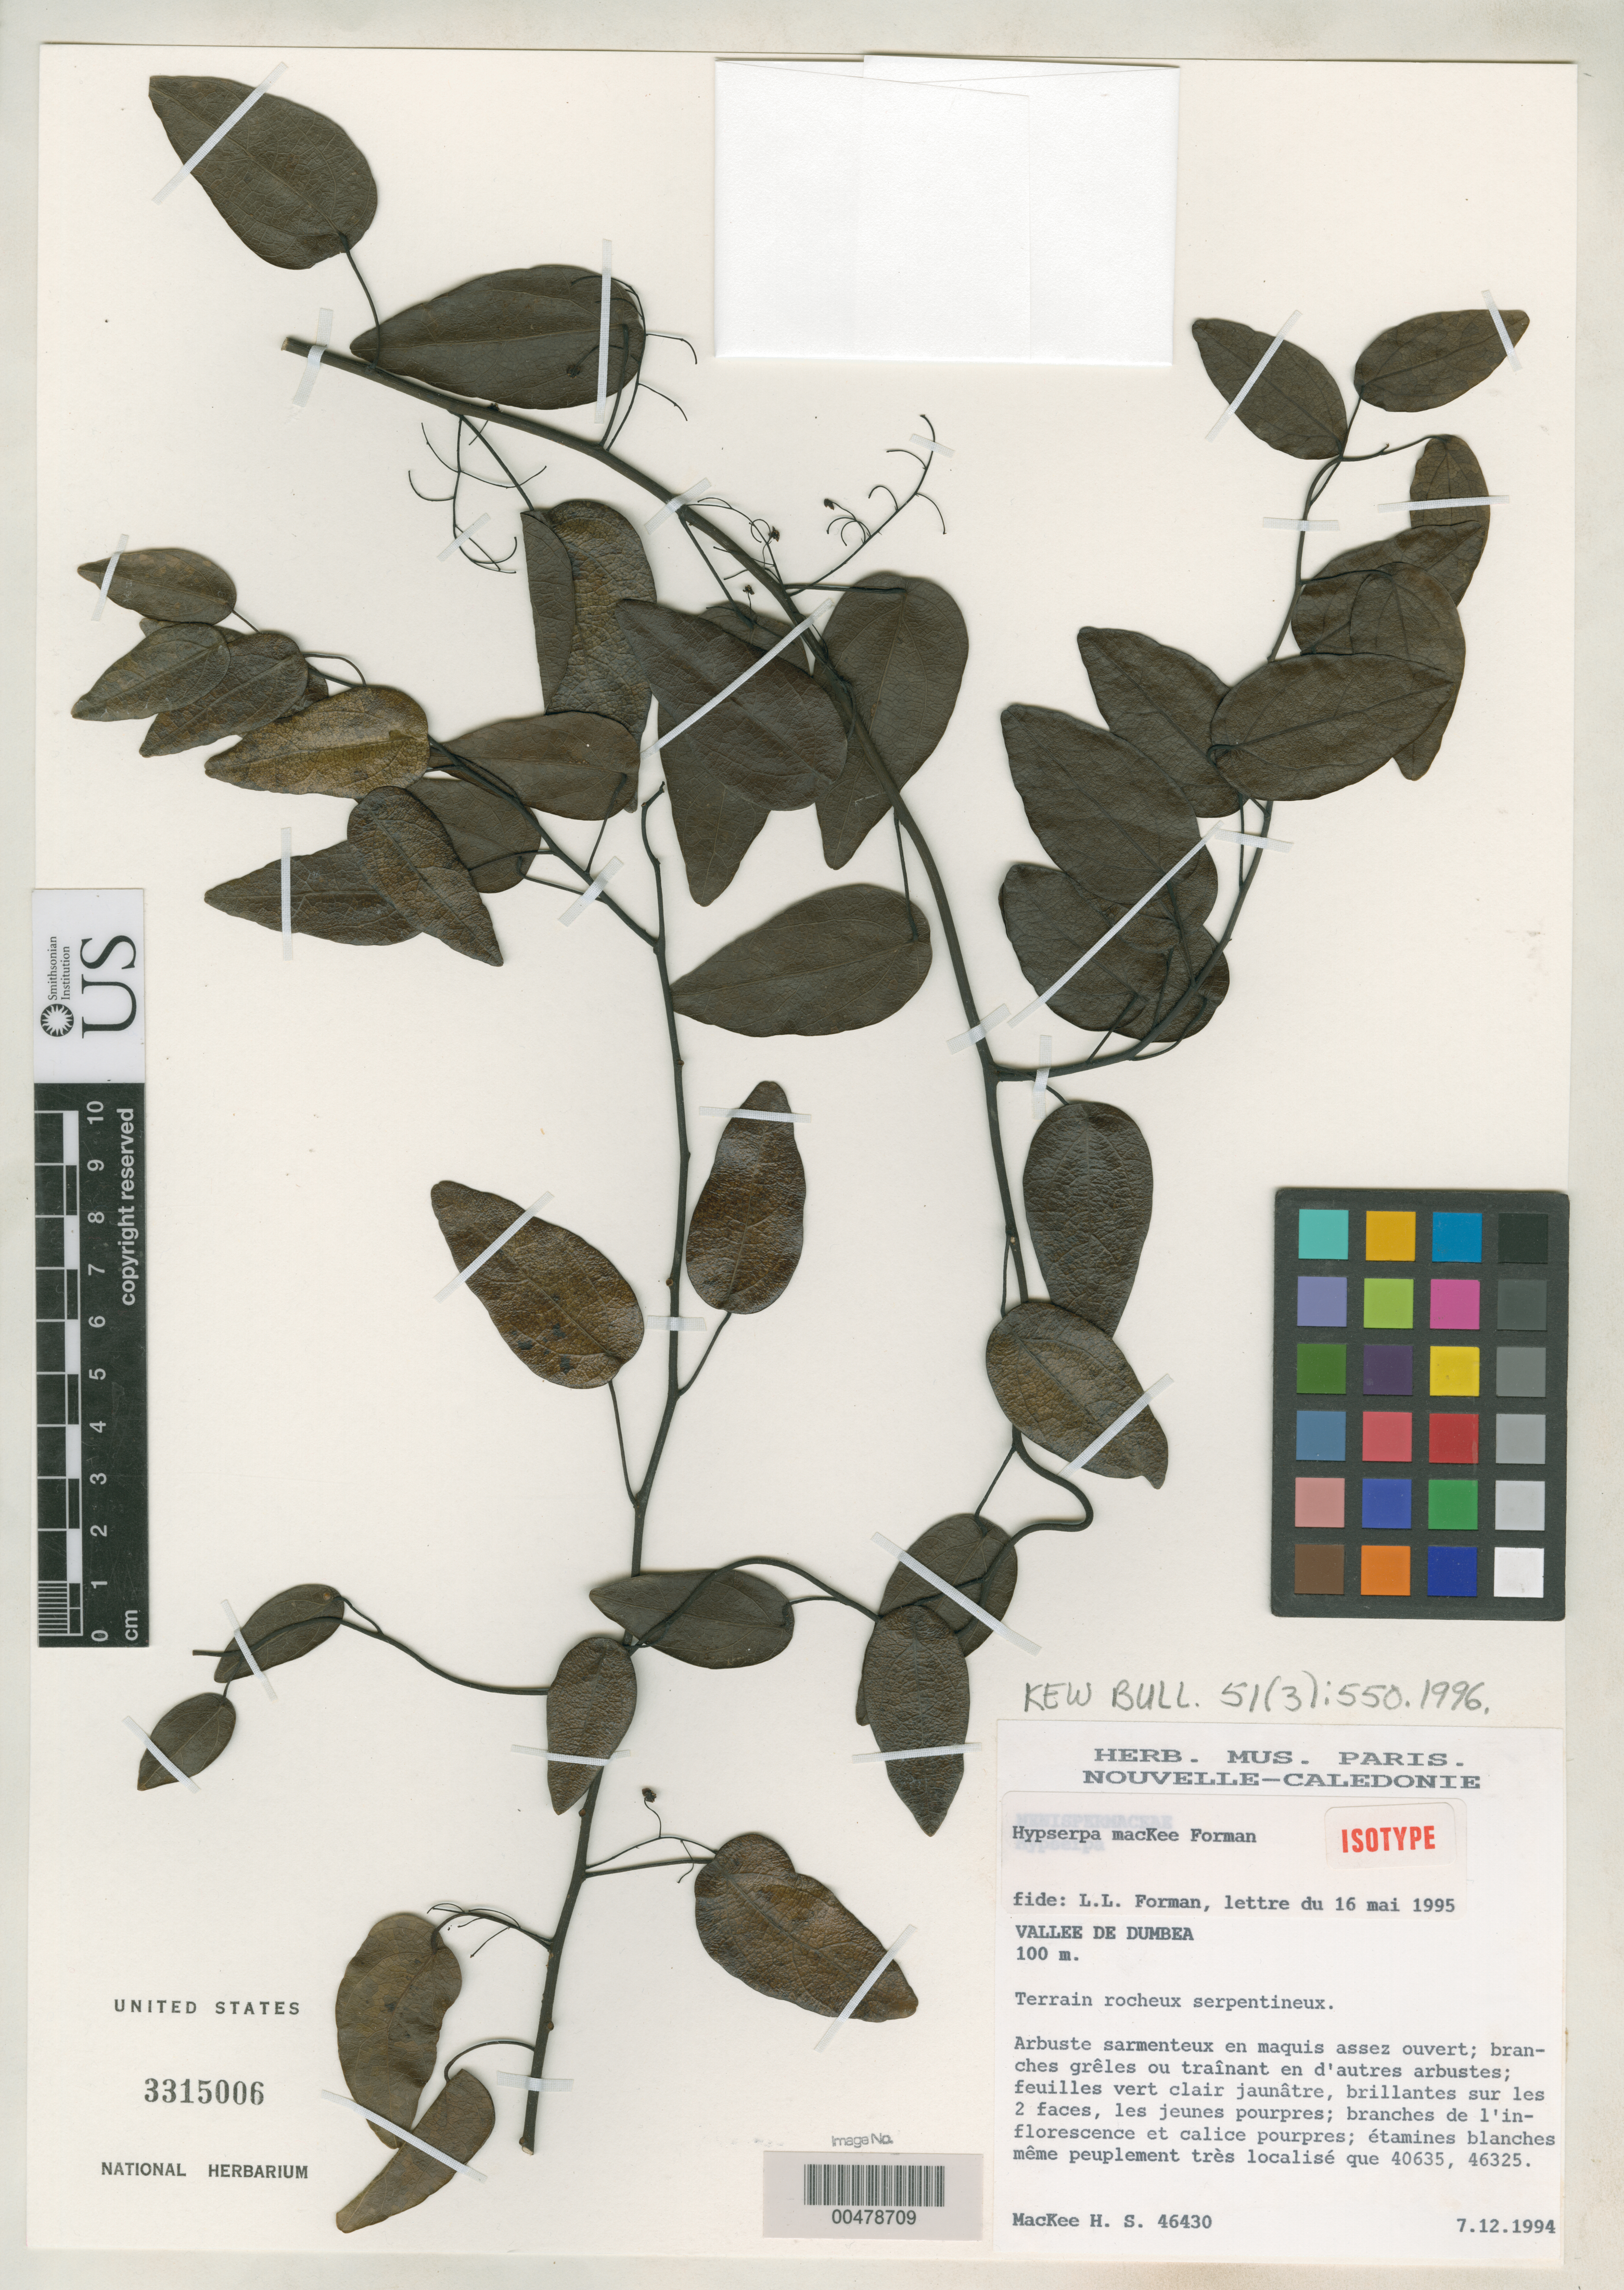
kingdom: Plantae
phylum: Tracheophyta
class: Magnoliopsida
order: Ranunculales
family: Menispermaceae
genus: Hypserpa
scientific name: Hypserpa mackeei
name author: Forman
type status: Isotype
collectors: H. Mackee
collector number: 46430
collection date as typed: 07 Dec 1994 or 12 Jul 1994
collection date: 1994-07-12 or 1994-12-07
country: New Caledonia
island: New Caledonia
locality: Vallee de Dumbea.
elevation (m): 100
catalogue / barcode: US 3315006